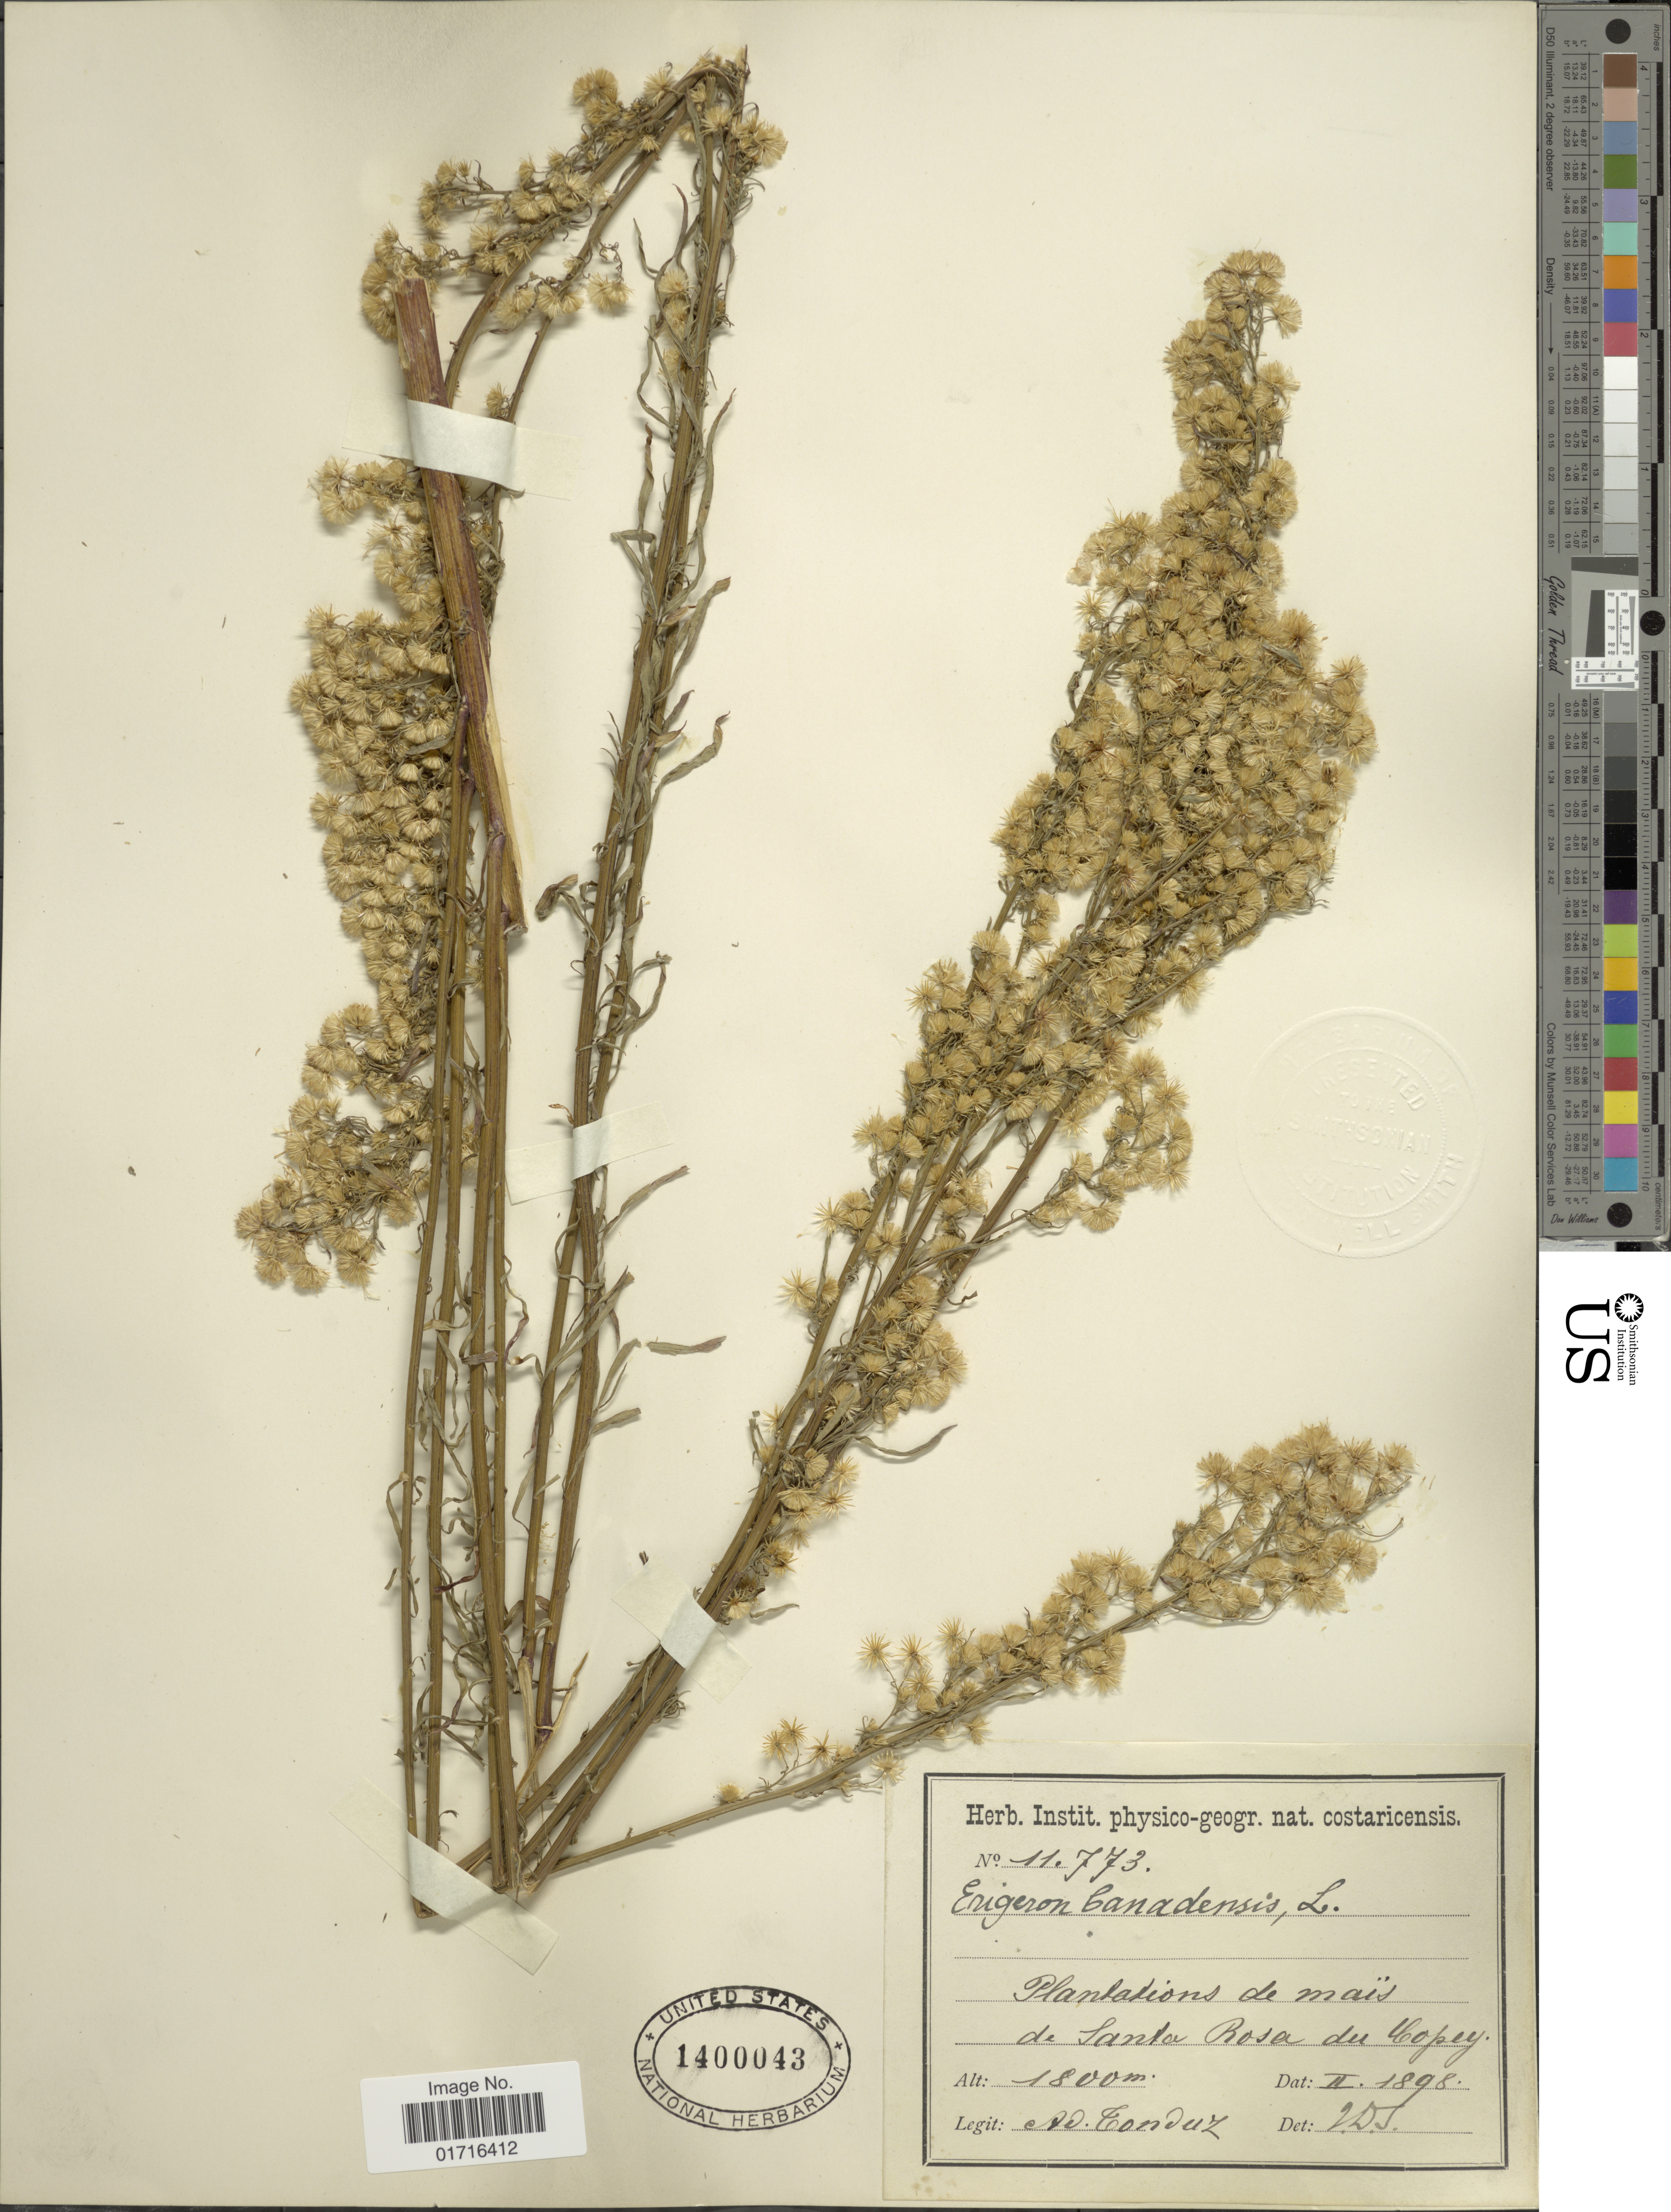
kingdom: Plantae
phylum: Tracheophyta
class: Magnoliopsida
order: Asterales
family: Asteraceae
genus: Conyza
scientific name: Conyza canadensis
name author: (L.) Cronq.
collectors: A. Tonduz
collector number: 11773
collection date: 1898-02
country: Guatemala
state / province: Santa Rosa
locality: Plantations de mais de Santa Rosa du Copey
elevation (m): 1800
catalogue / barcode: US 1400043